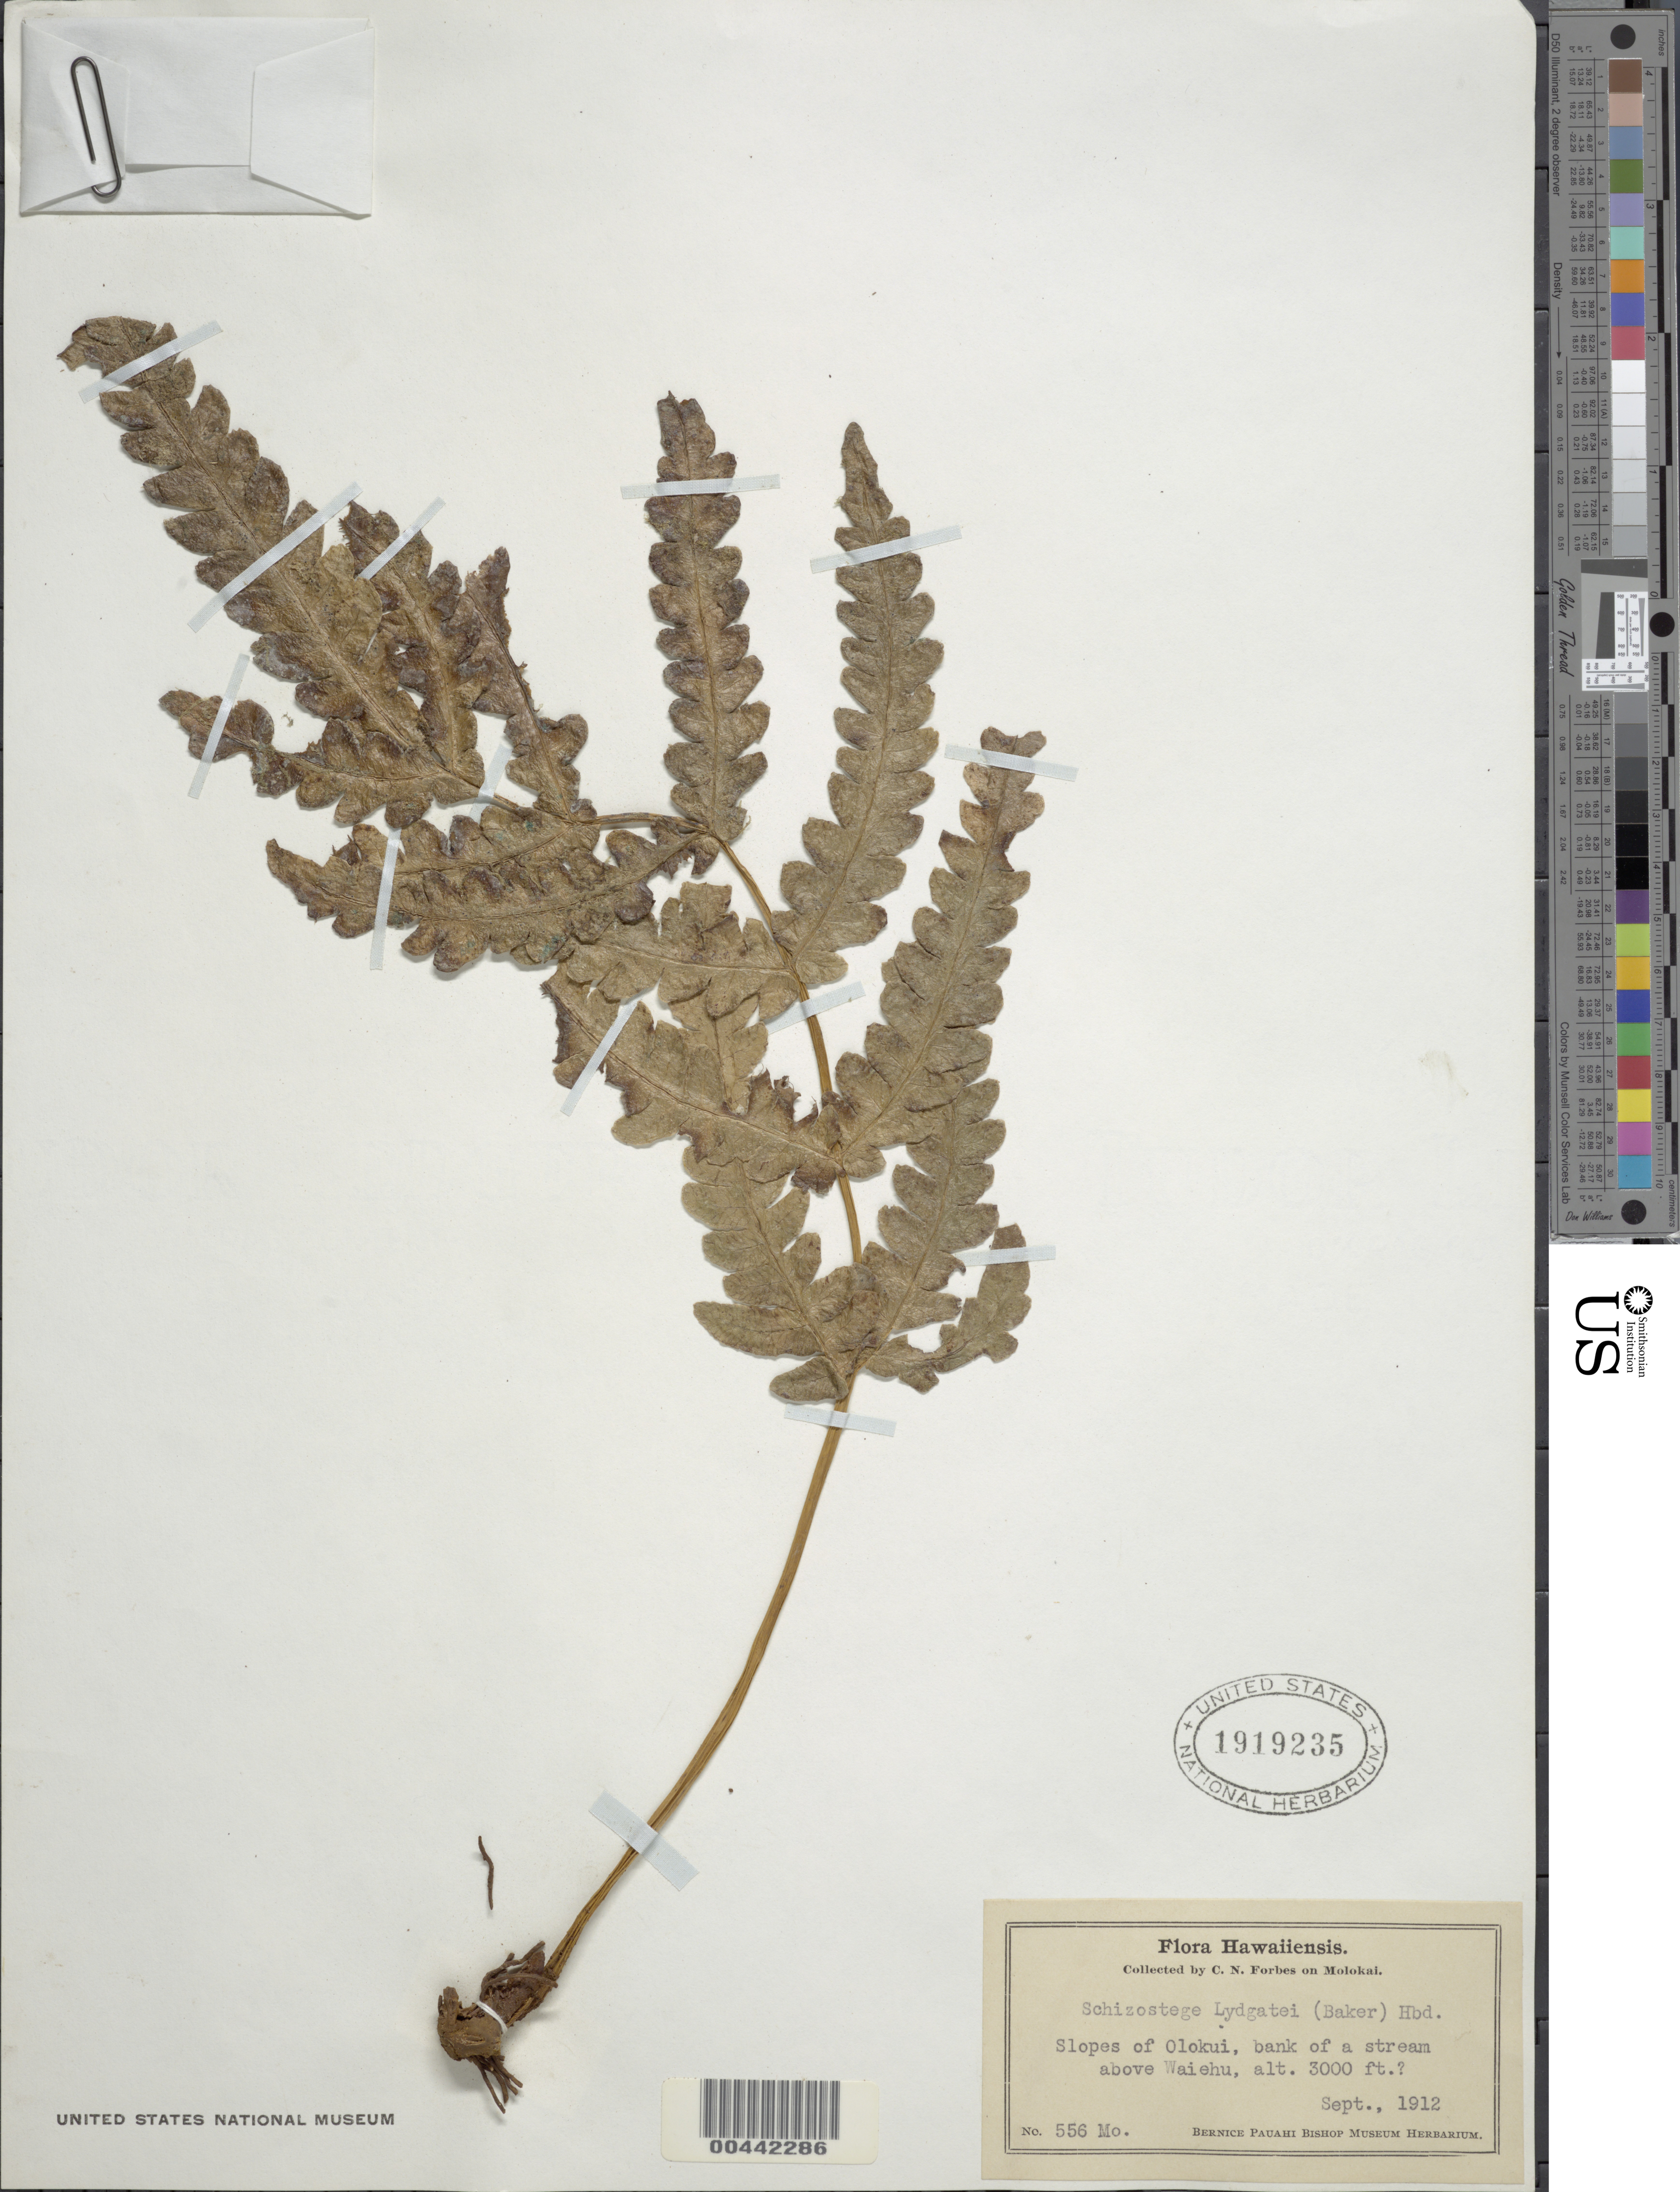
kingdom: Plantae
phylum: Tracheophyta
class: Polypodiopsida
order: Polypodiales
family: Pteridaceae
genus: Pteris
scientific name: Pteris lidgatei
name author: (Baker) Christ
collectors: C. N. Forbes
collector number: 556 Mo.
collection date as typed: Sep 1912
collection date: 1912-09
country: United States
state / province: Hawaii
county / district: Maui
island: Moloka'i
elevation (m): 914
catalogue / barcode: US 1919235